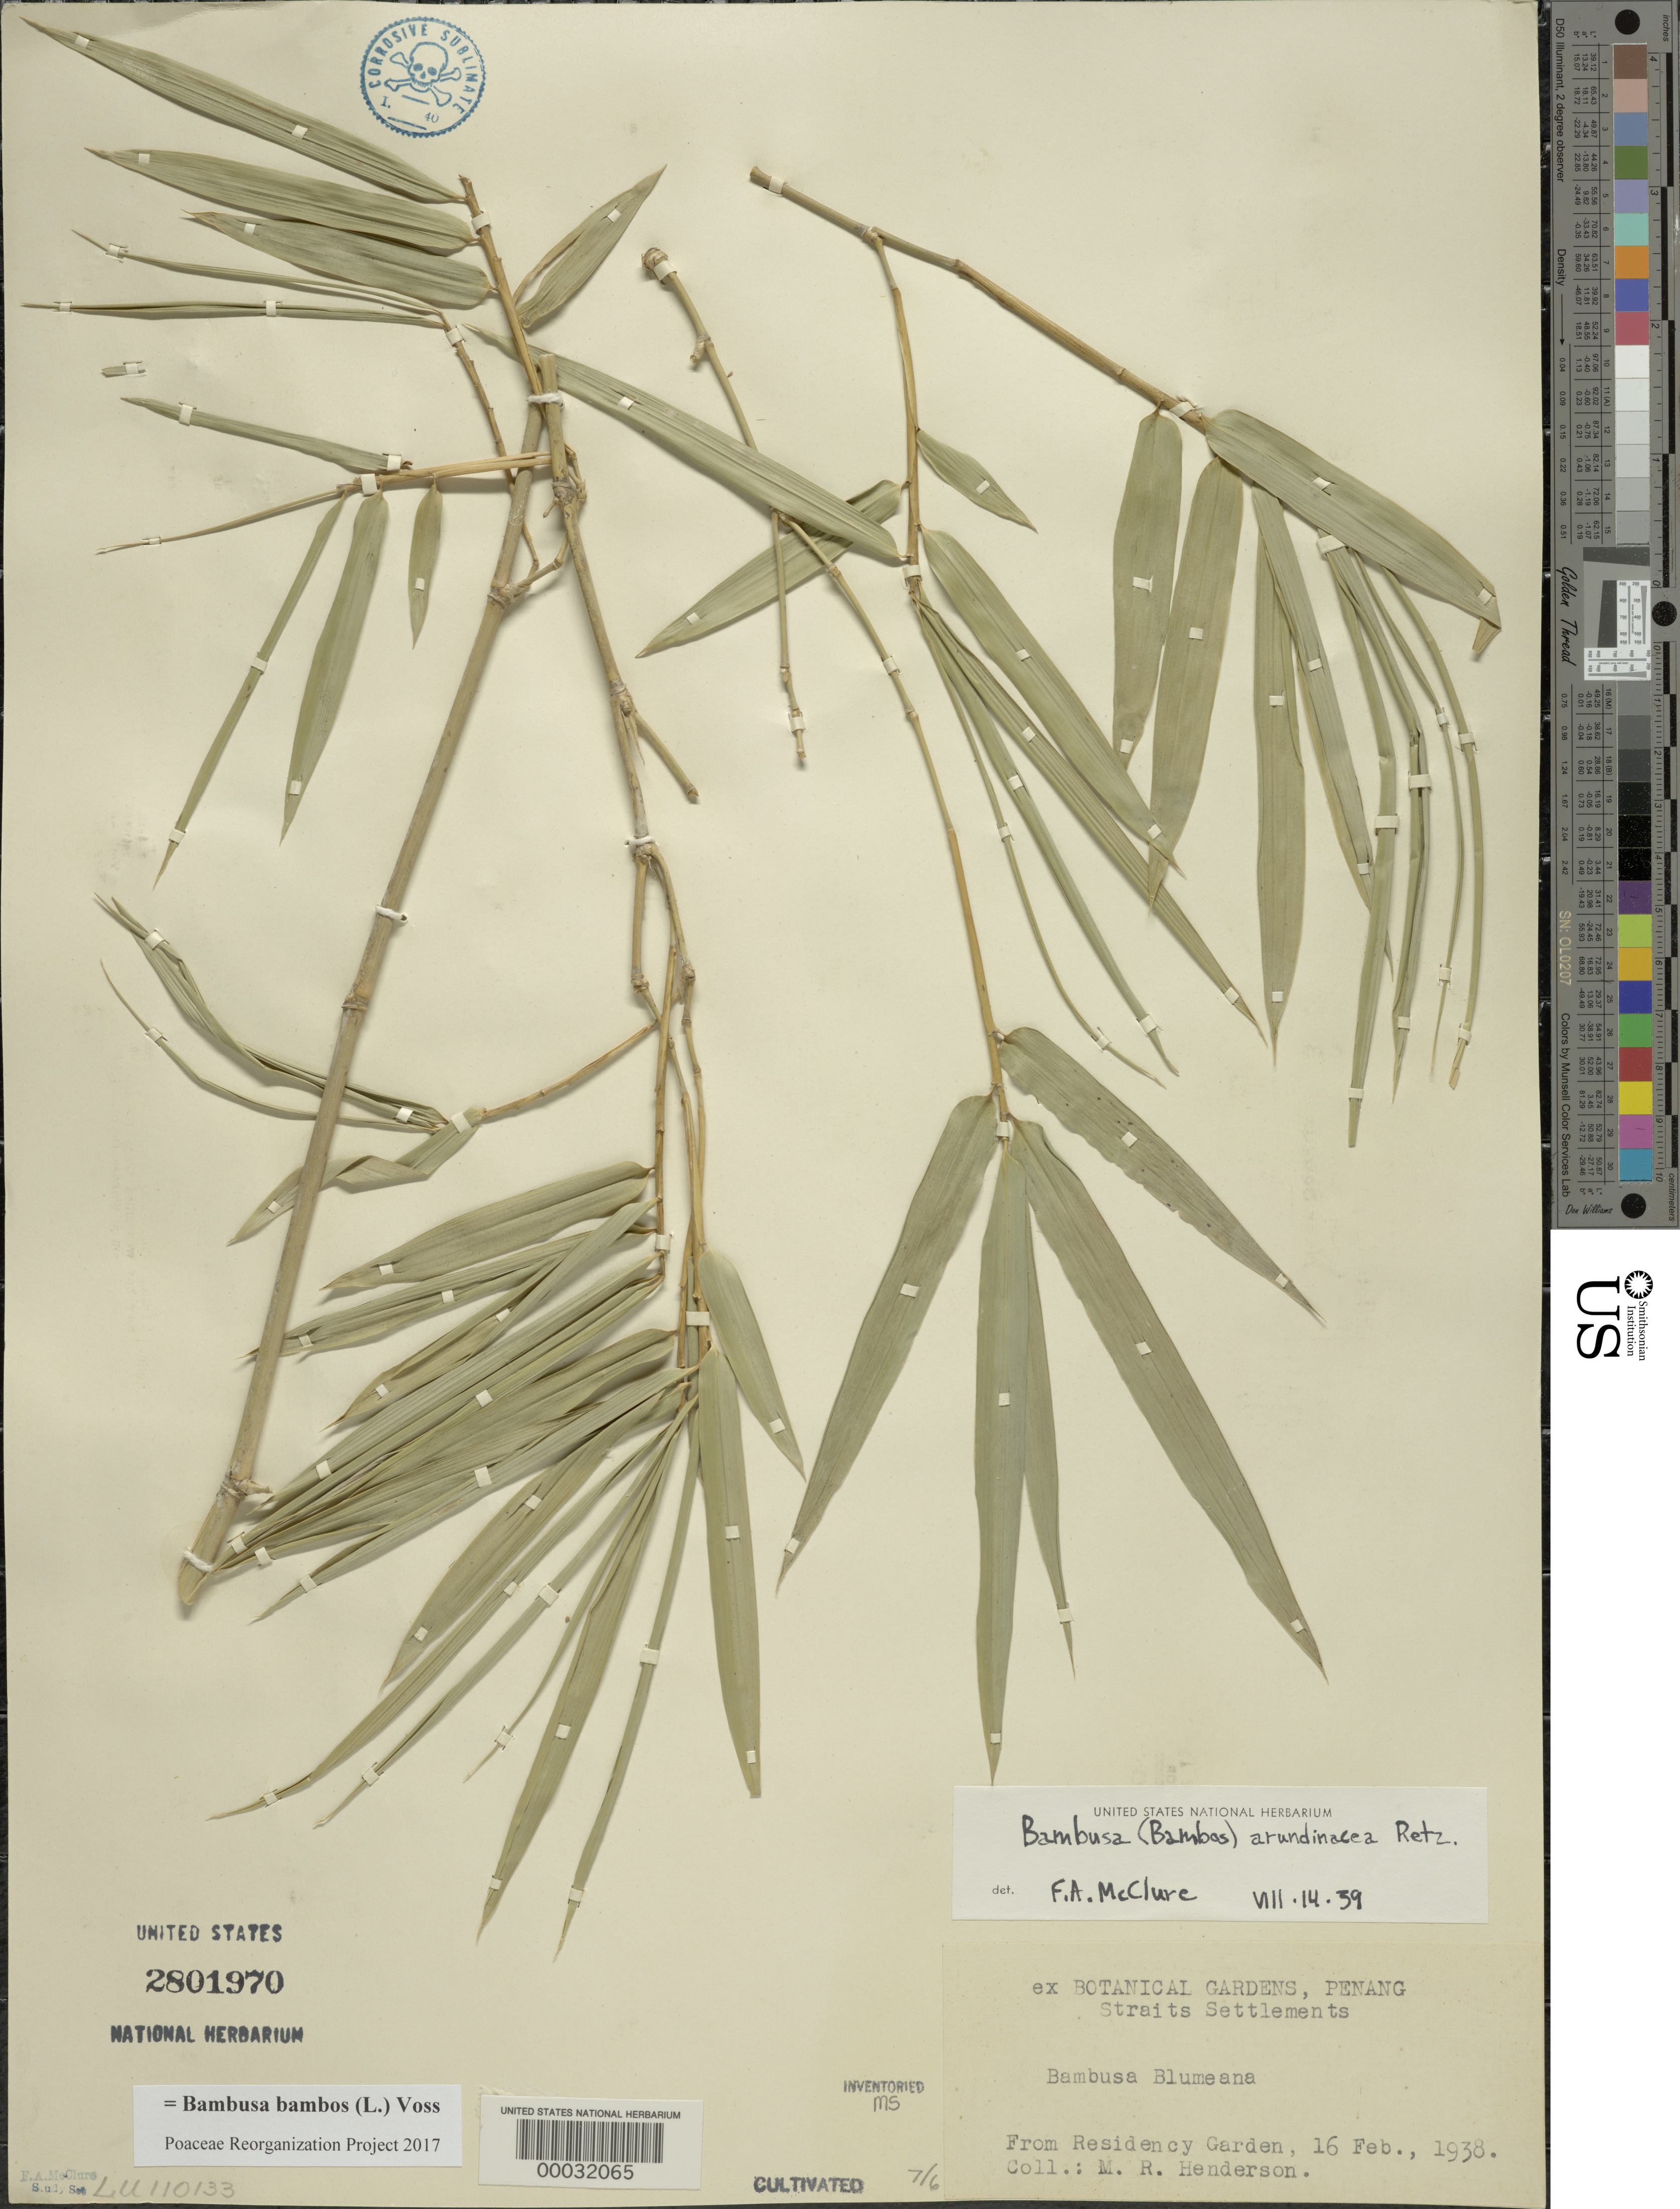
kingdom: Plantae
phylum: Tracheophyta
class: Liliopsida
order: Poales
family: Poaceae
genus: Bambusa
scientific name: Bambusa bambos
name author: (L.) Voss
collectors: M. Henderson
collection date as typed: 16 Feb 1938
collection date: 1938-02-16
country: China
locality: Botanical garden-penang, straits settlement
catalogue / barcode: US 2801970